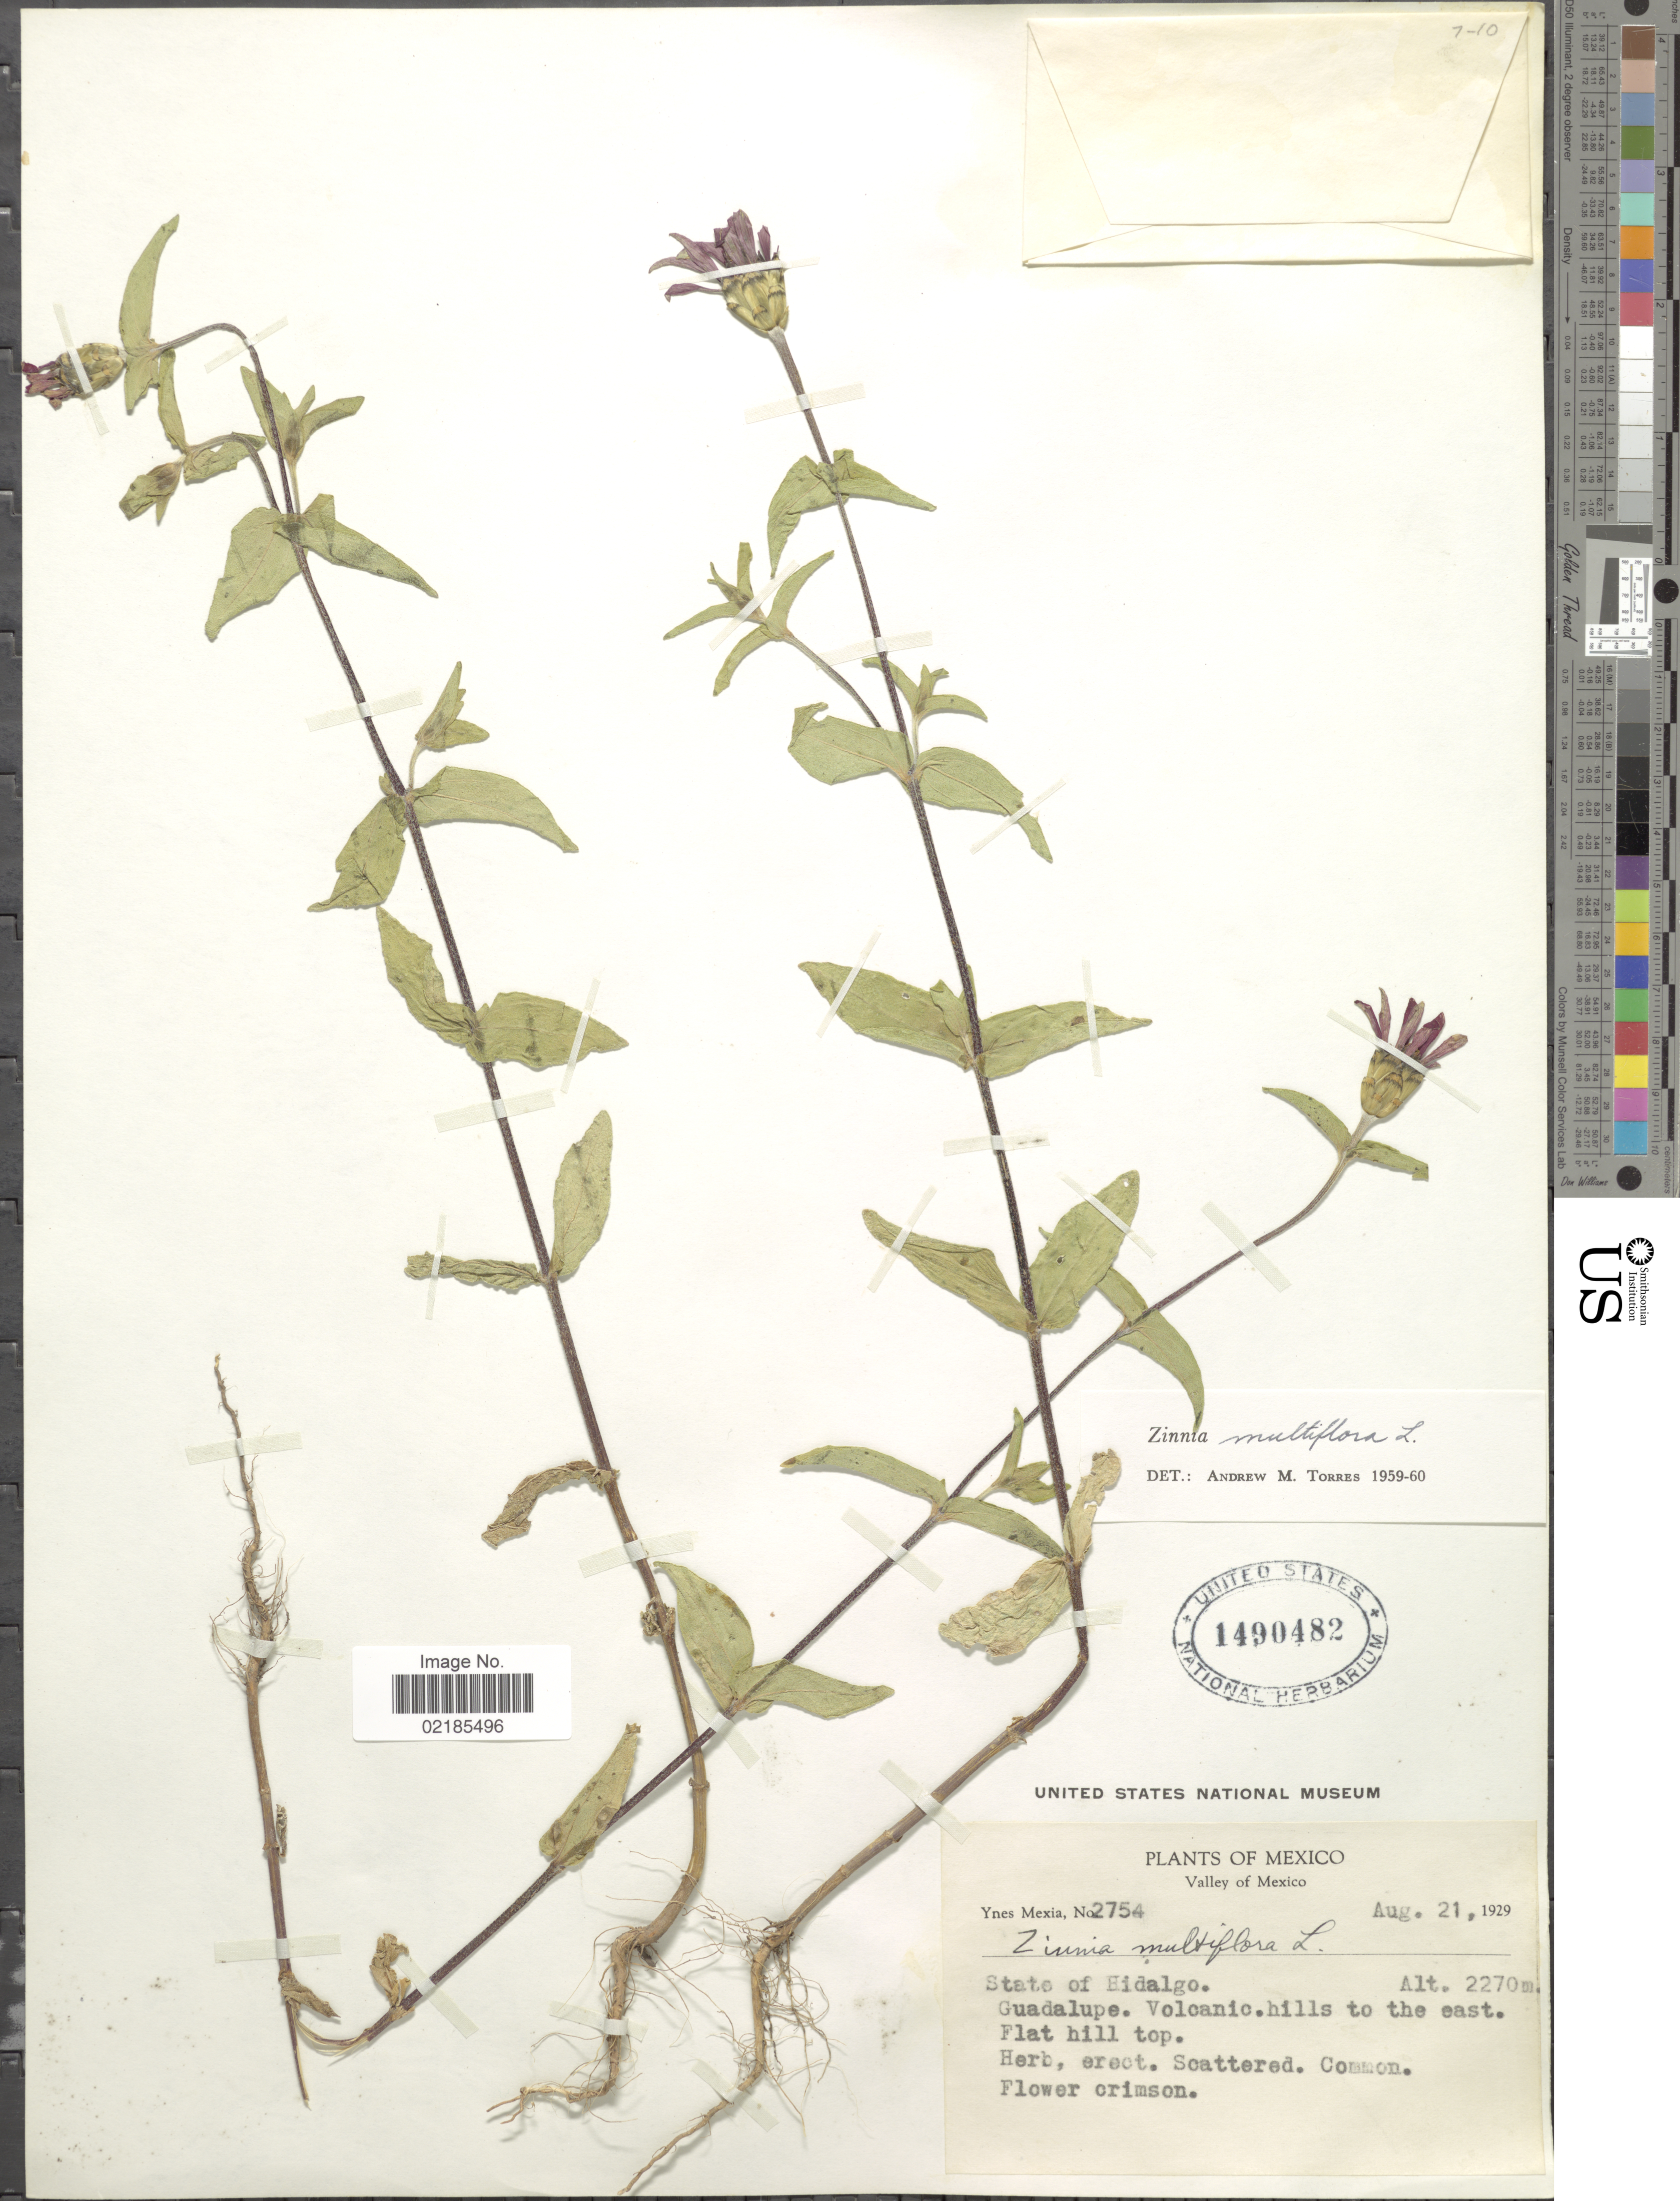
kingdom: Plantae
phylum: Tracheophyta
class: Magnoliopsida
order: Asterales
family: Asteraceae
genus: Zinnia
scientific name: Zinnia peruviana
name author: (L.) L.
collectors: Y. Mexia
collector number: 2754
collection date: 1929-08-21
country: Mexico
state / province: Hidalgo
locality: Valley of Mexico, Guadalupe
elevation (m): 2270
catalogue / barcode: US 1490482